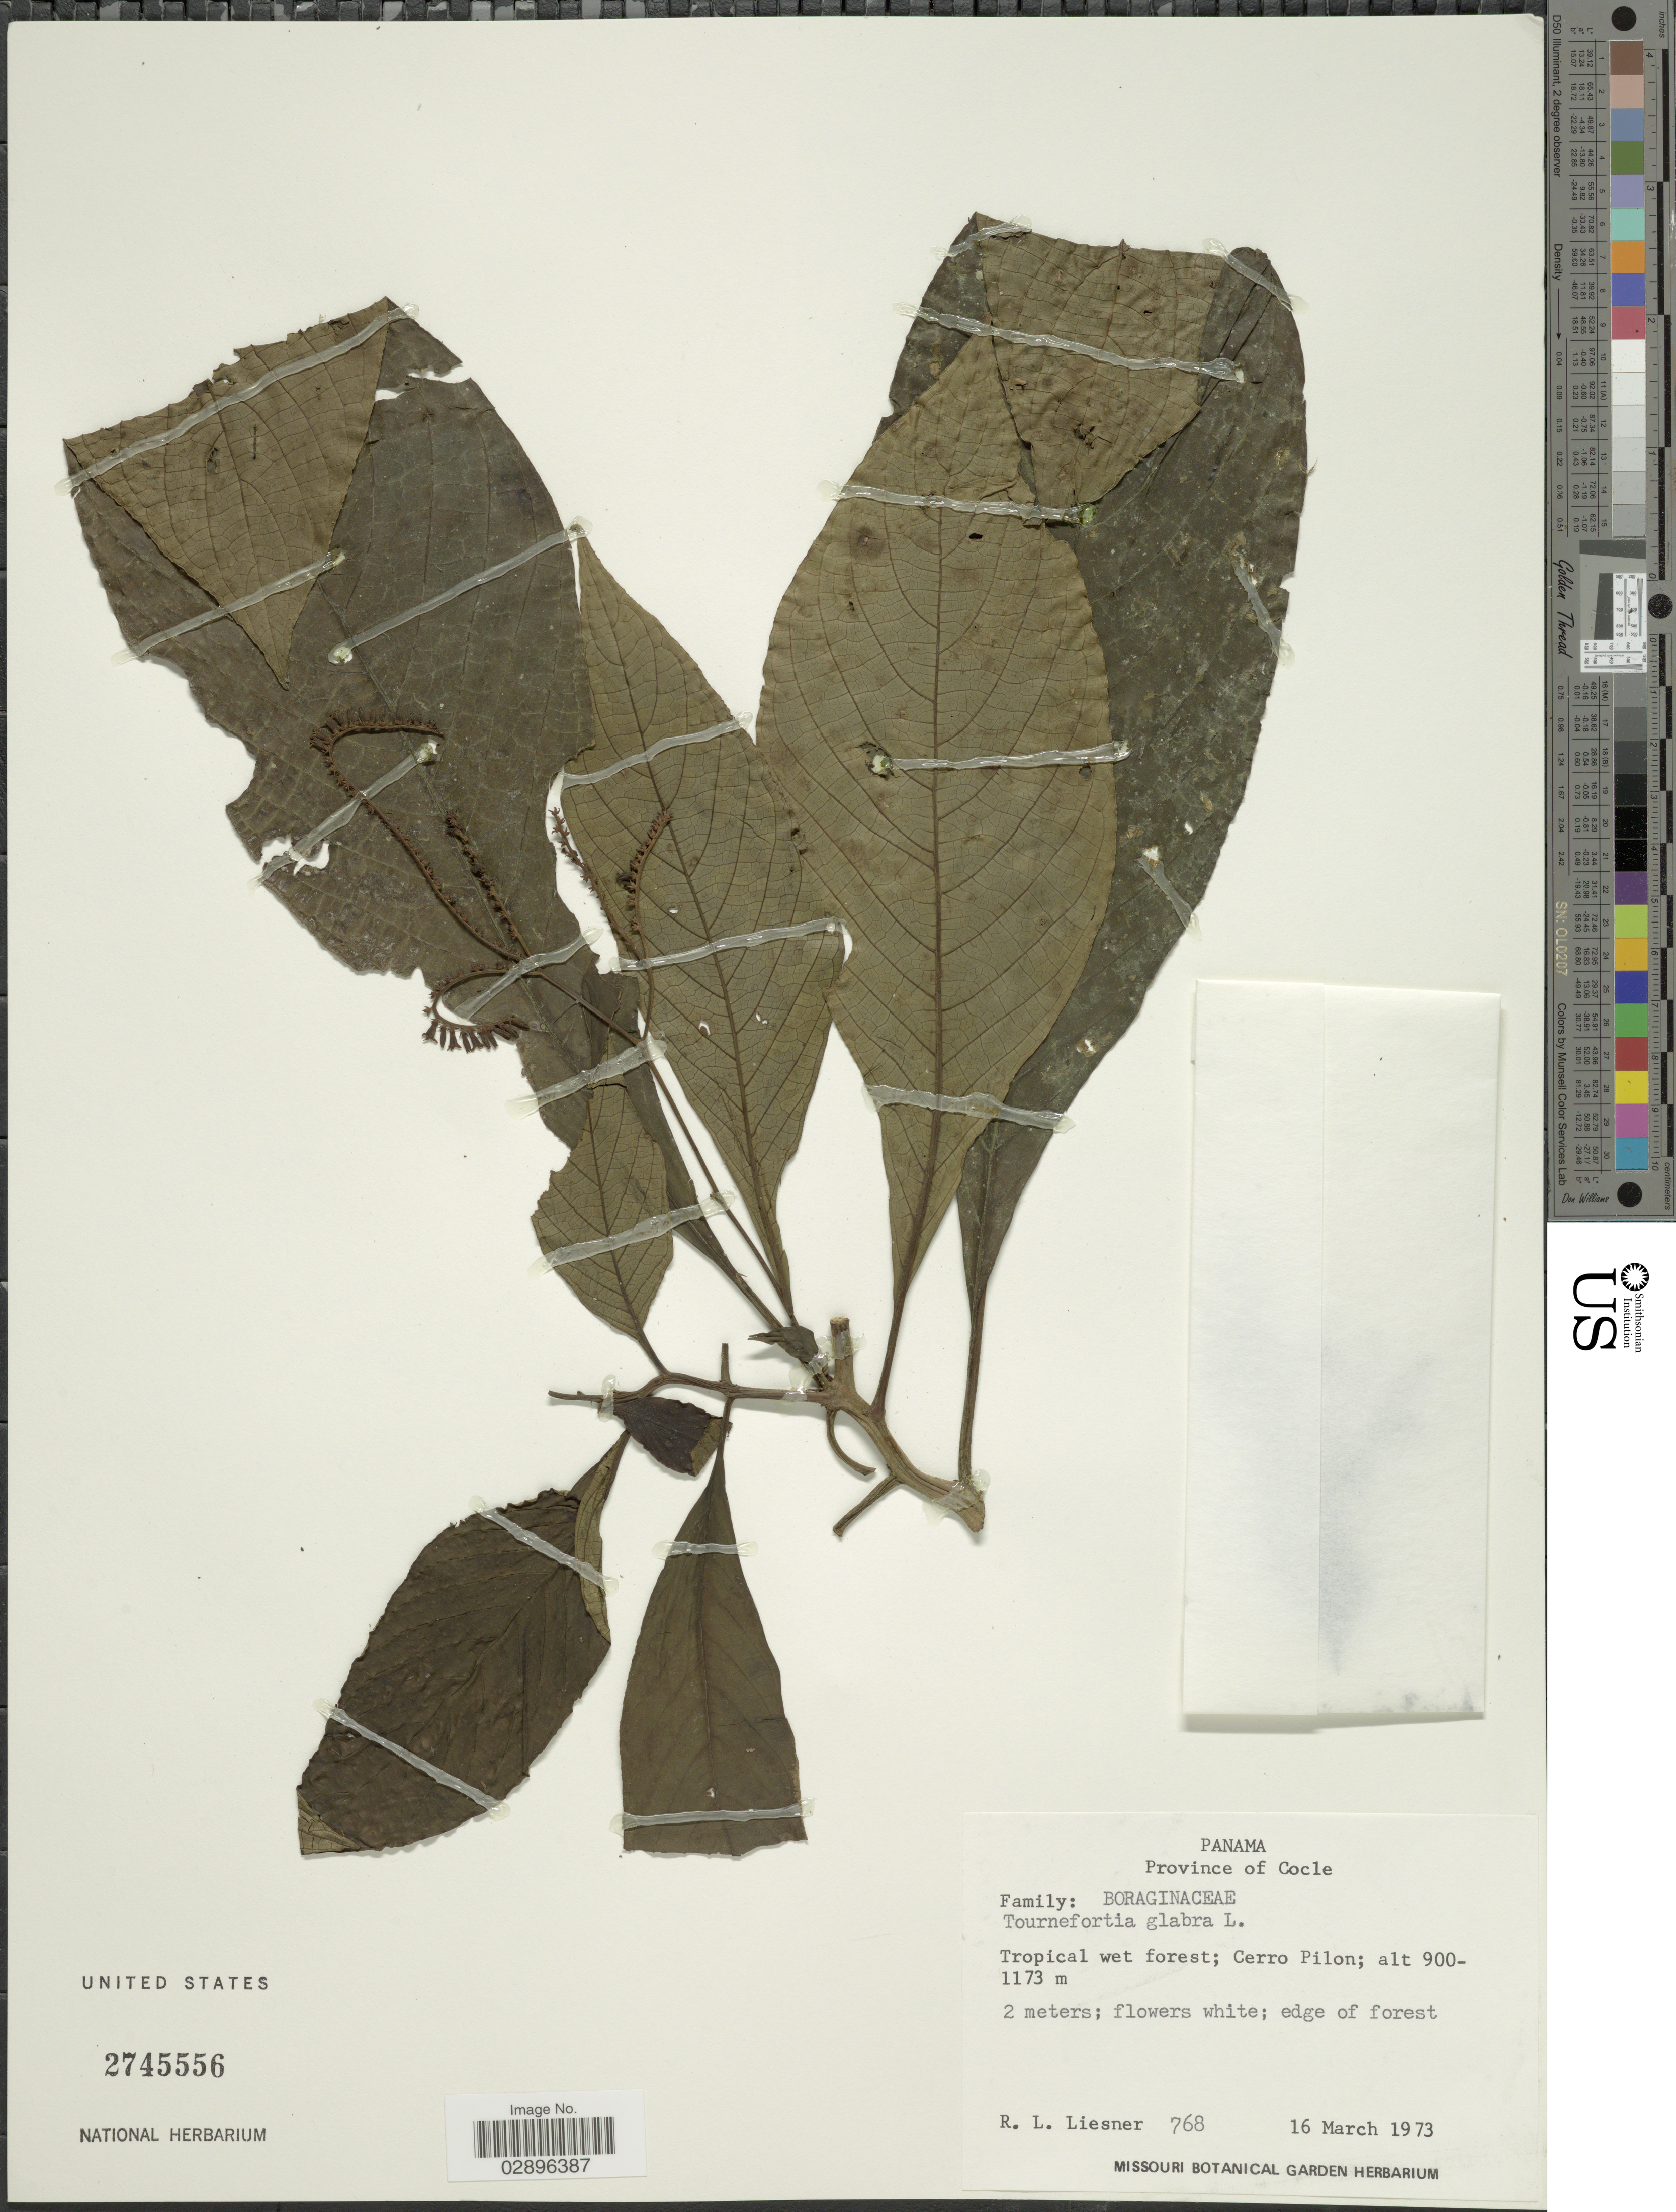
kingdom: Plantae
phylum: Tracheophyta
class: Magnoliopsida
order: Boraginales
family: Heliotropiaceae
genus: Tournefortia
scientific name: Tournefortia glabra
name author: L.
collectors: R. L. Liesner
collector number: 768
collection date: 1973-03-16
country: Panama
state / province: Coclé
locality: Tropical wet forest; Cerro Pilon.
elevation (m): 900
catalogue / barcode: US 2745556